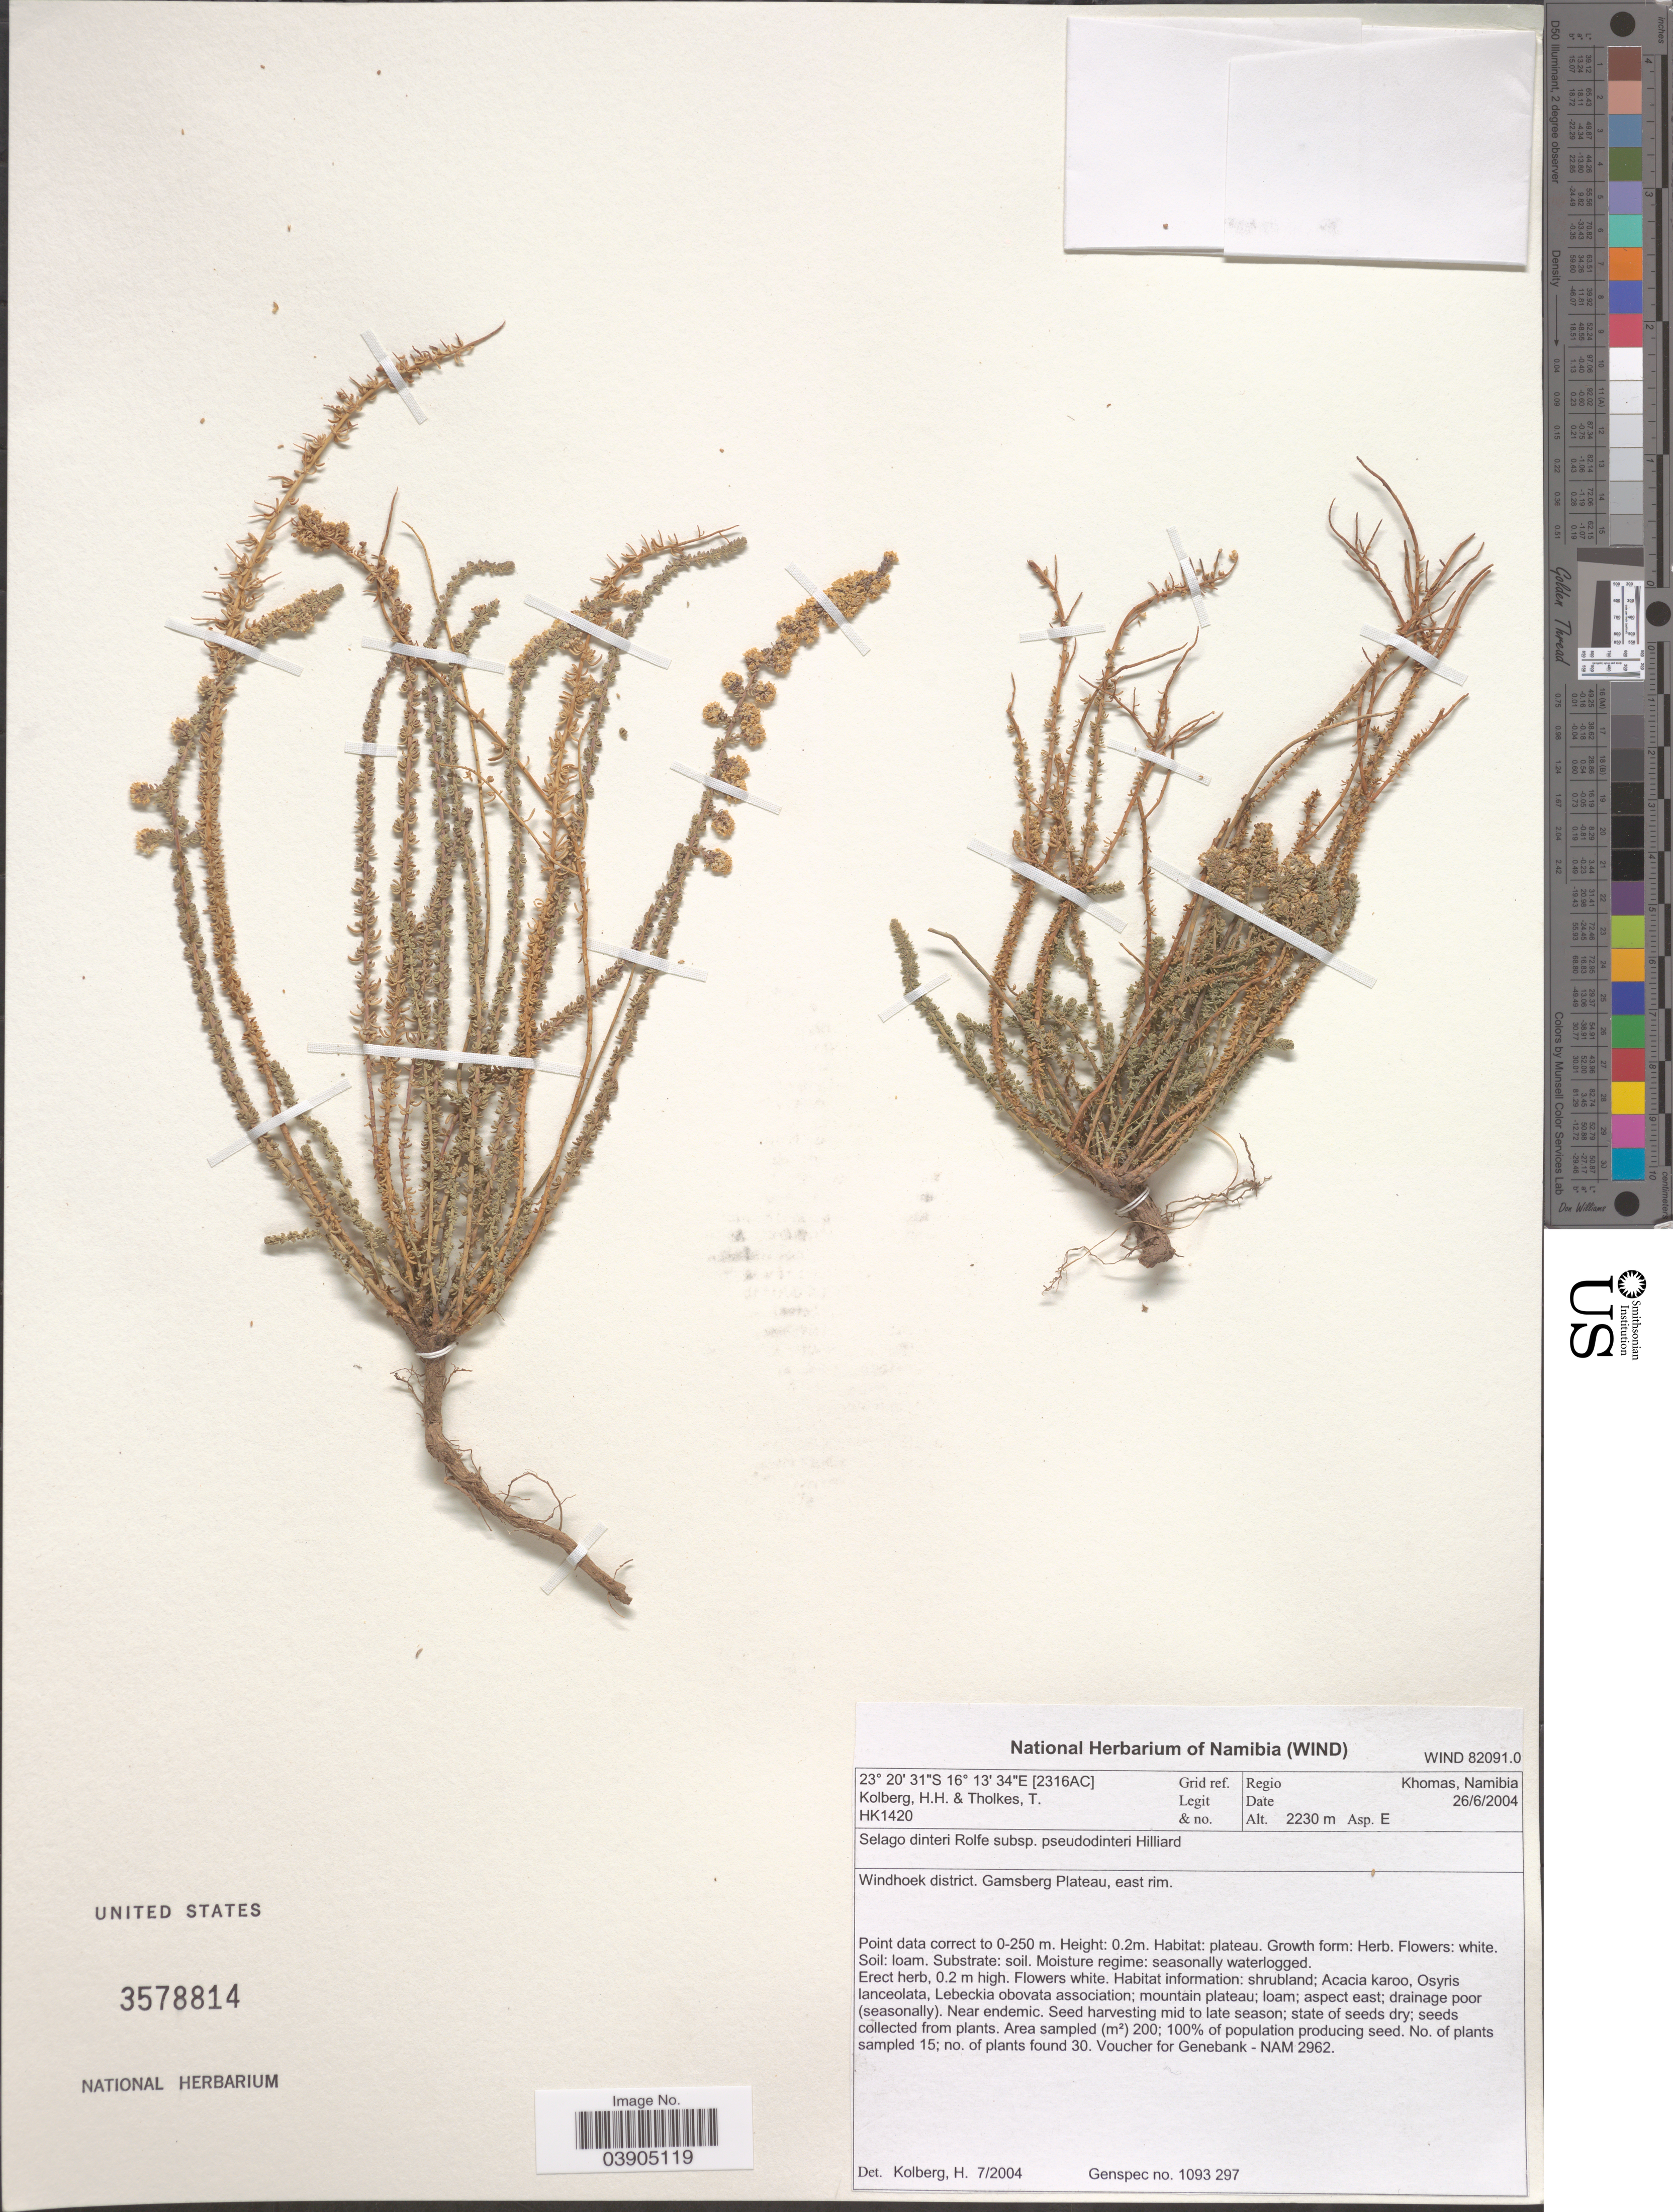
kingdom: Plantae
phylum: Tracheophyta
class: Magnoliopsida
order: Lamiales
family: Scrophulariaceae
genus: Selago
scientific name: Selago dinteri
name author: Rolfe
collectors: H. H. Kolberg & T. Tholkes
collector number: HK1420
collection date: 2004-06-26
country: Namibia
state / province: Khomas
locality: Grid ref. [2316AC]. Regio Khomas, Namibia. Windhoek district. Gamsberg Plateau, east rim.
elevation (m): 2230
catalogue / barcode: US 3578814